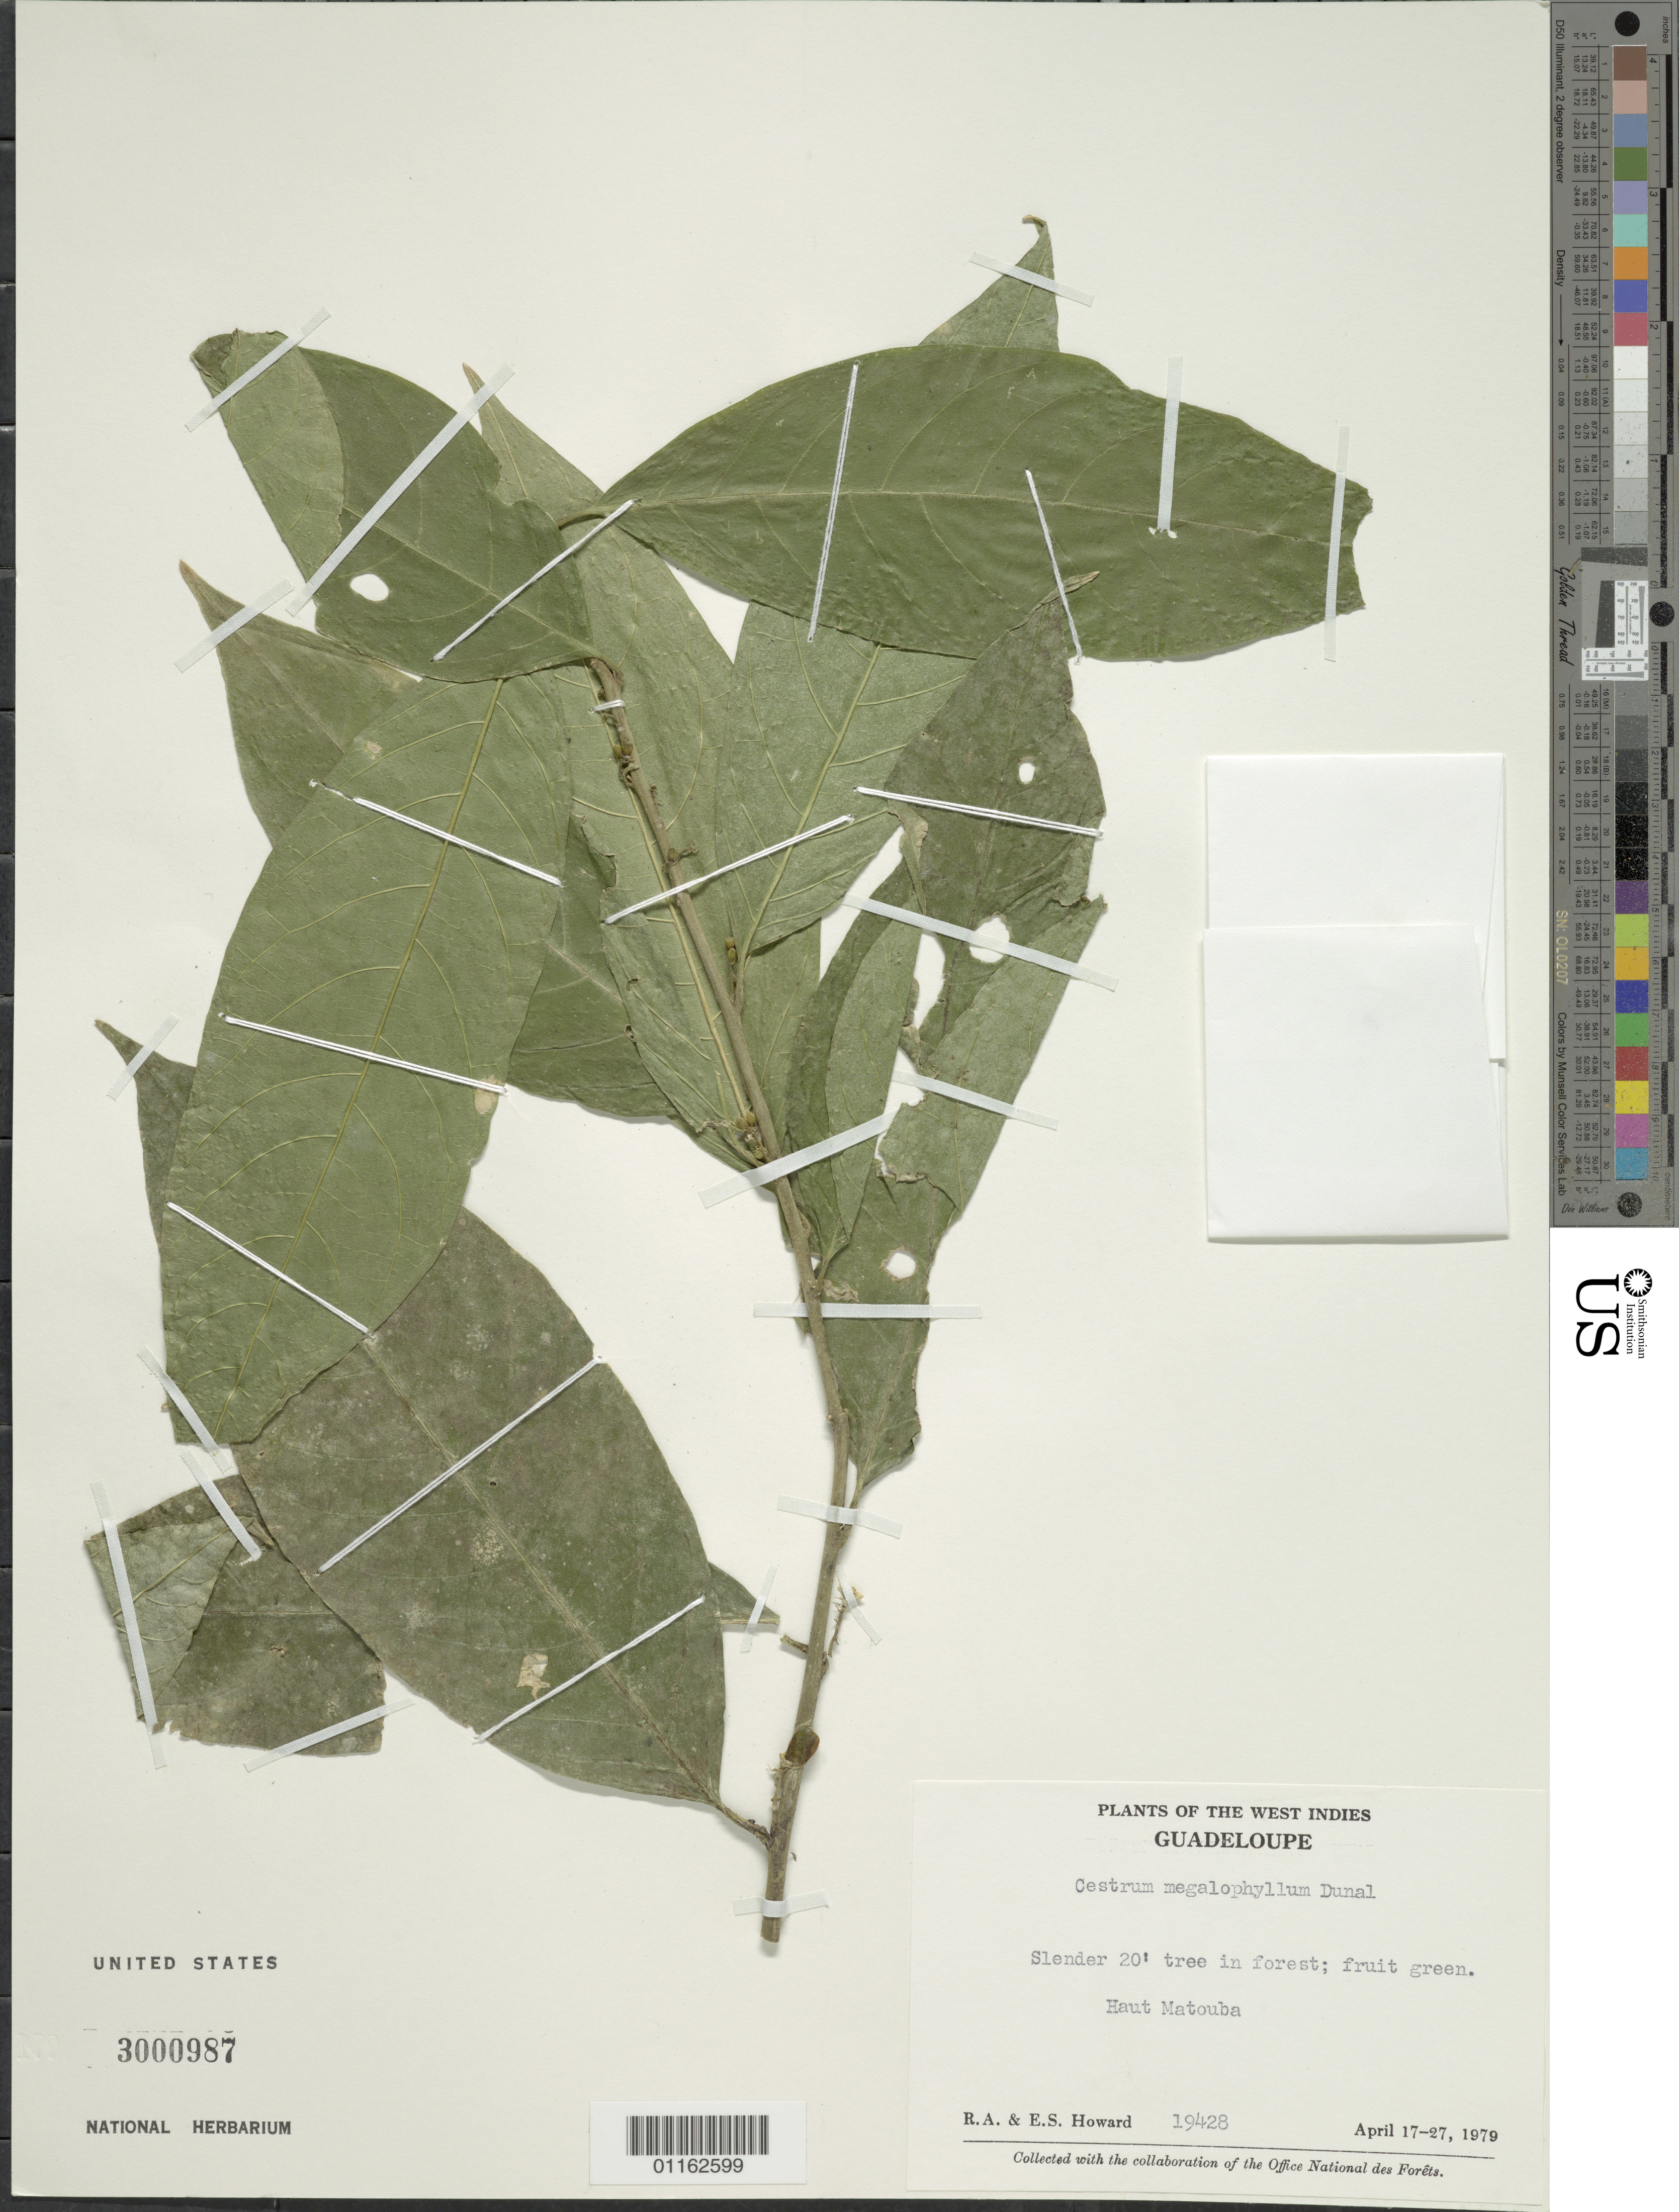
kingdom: Plantae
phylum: Tracheophyta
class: Magnoliopsida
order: Solanales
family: Solanaceae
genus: Cestrum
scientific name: Cestrum megalophyllum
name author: Dunal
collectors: R. A. Howard & E. S. Howard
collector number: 19428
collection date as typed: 17 Apr 1979 to 27 Apr 1979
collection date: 1979-04-17/1979-04-27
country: Guadeloupe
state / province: St. Claude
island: Basse-Terre I.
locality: Haut Matouba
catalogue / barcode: US 3000987